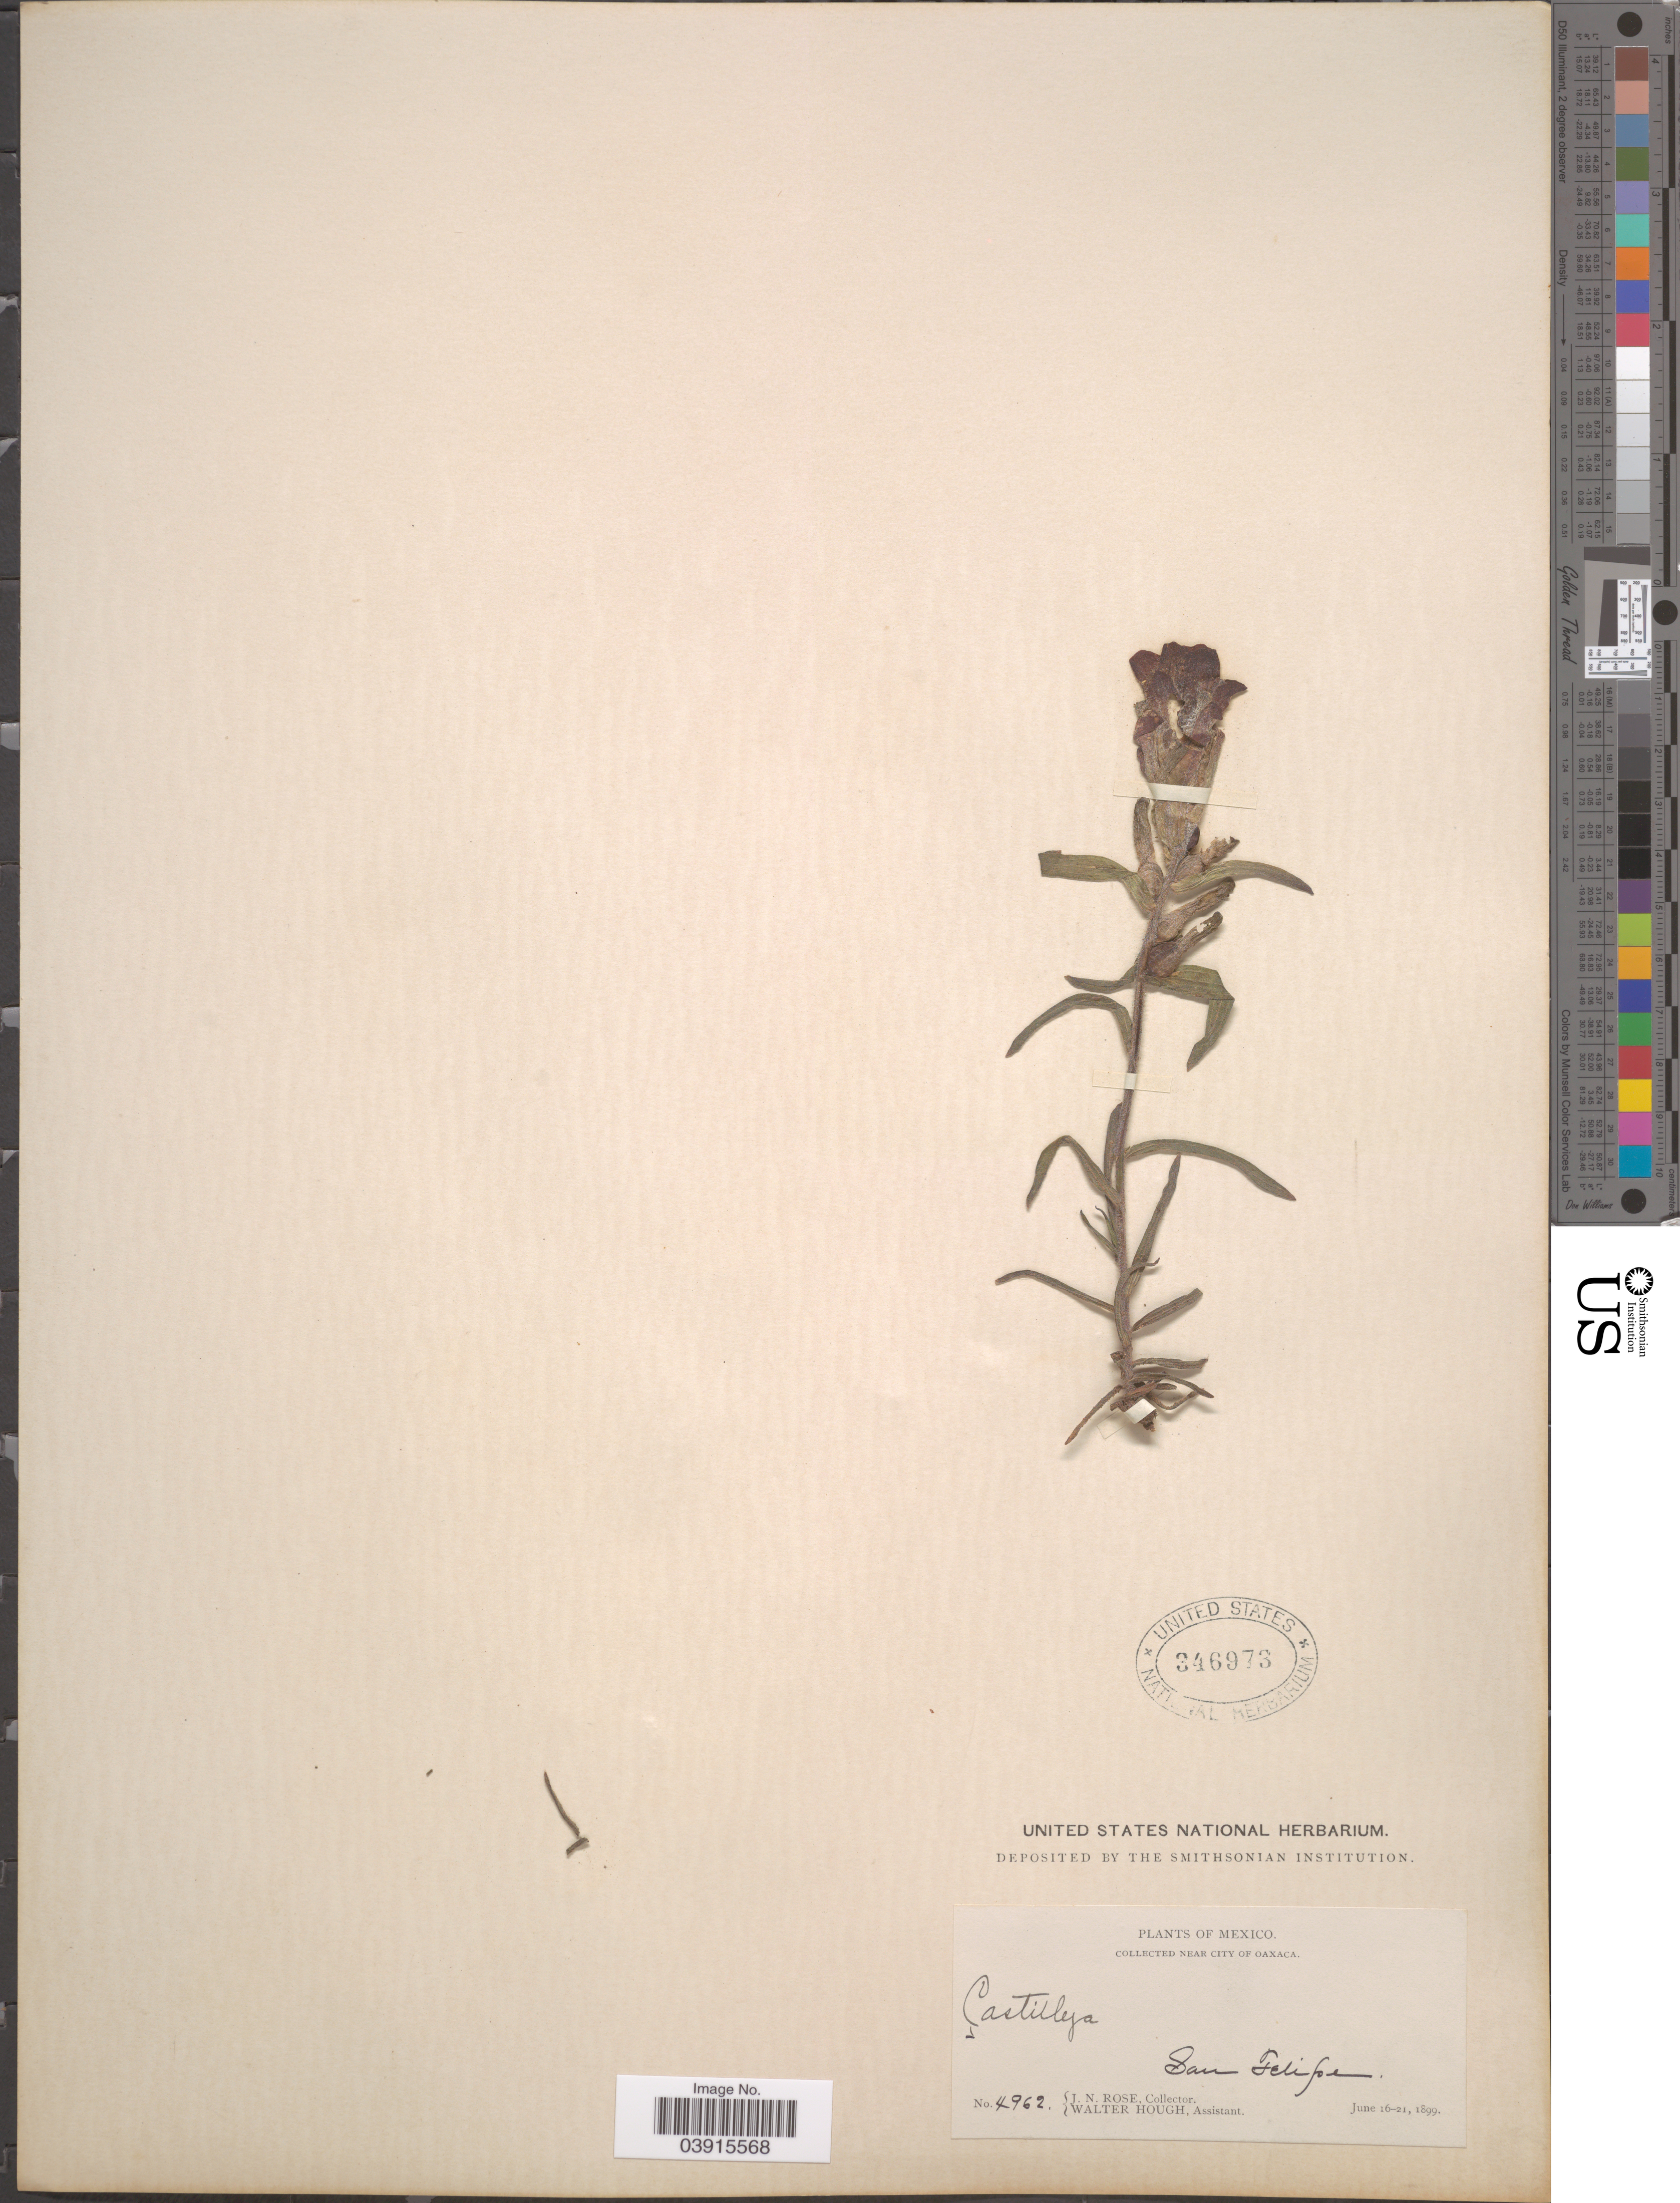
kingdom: Plantae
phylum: Tracheophyta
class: Magnoliopsida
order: Lamiales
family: Orobanchaceae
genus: Castilleja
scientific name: Castilleja scorzonerifolia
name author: Kunth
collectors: J. N. Rose & W. Hough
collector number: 4962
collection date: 1899-06-16/1899-06-21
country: Mexico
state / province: Oaxaca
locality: Near City of Oaxaca. San Felipe.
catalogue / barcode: US 346973